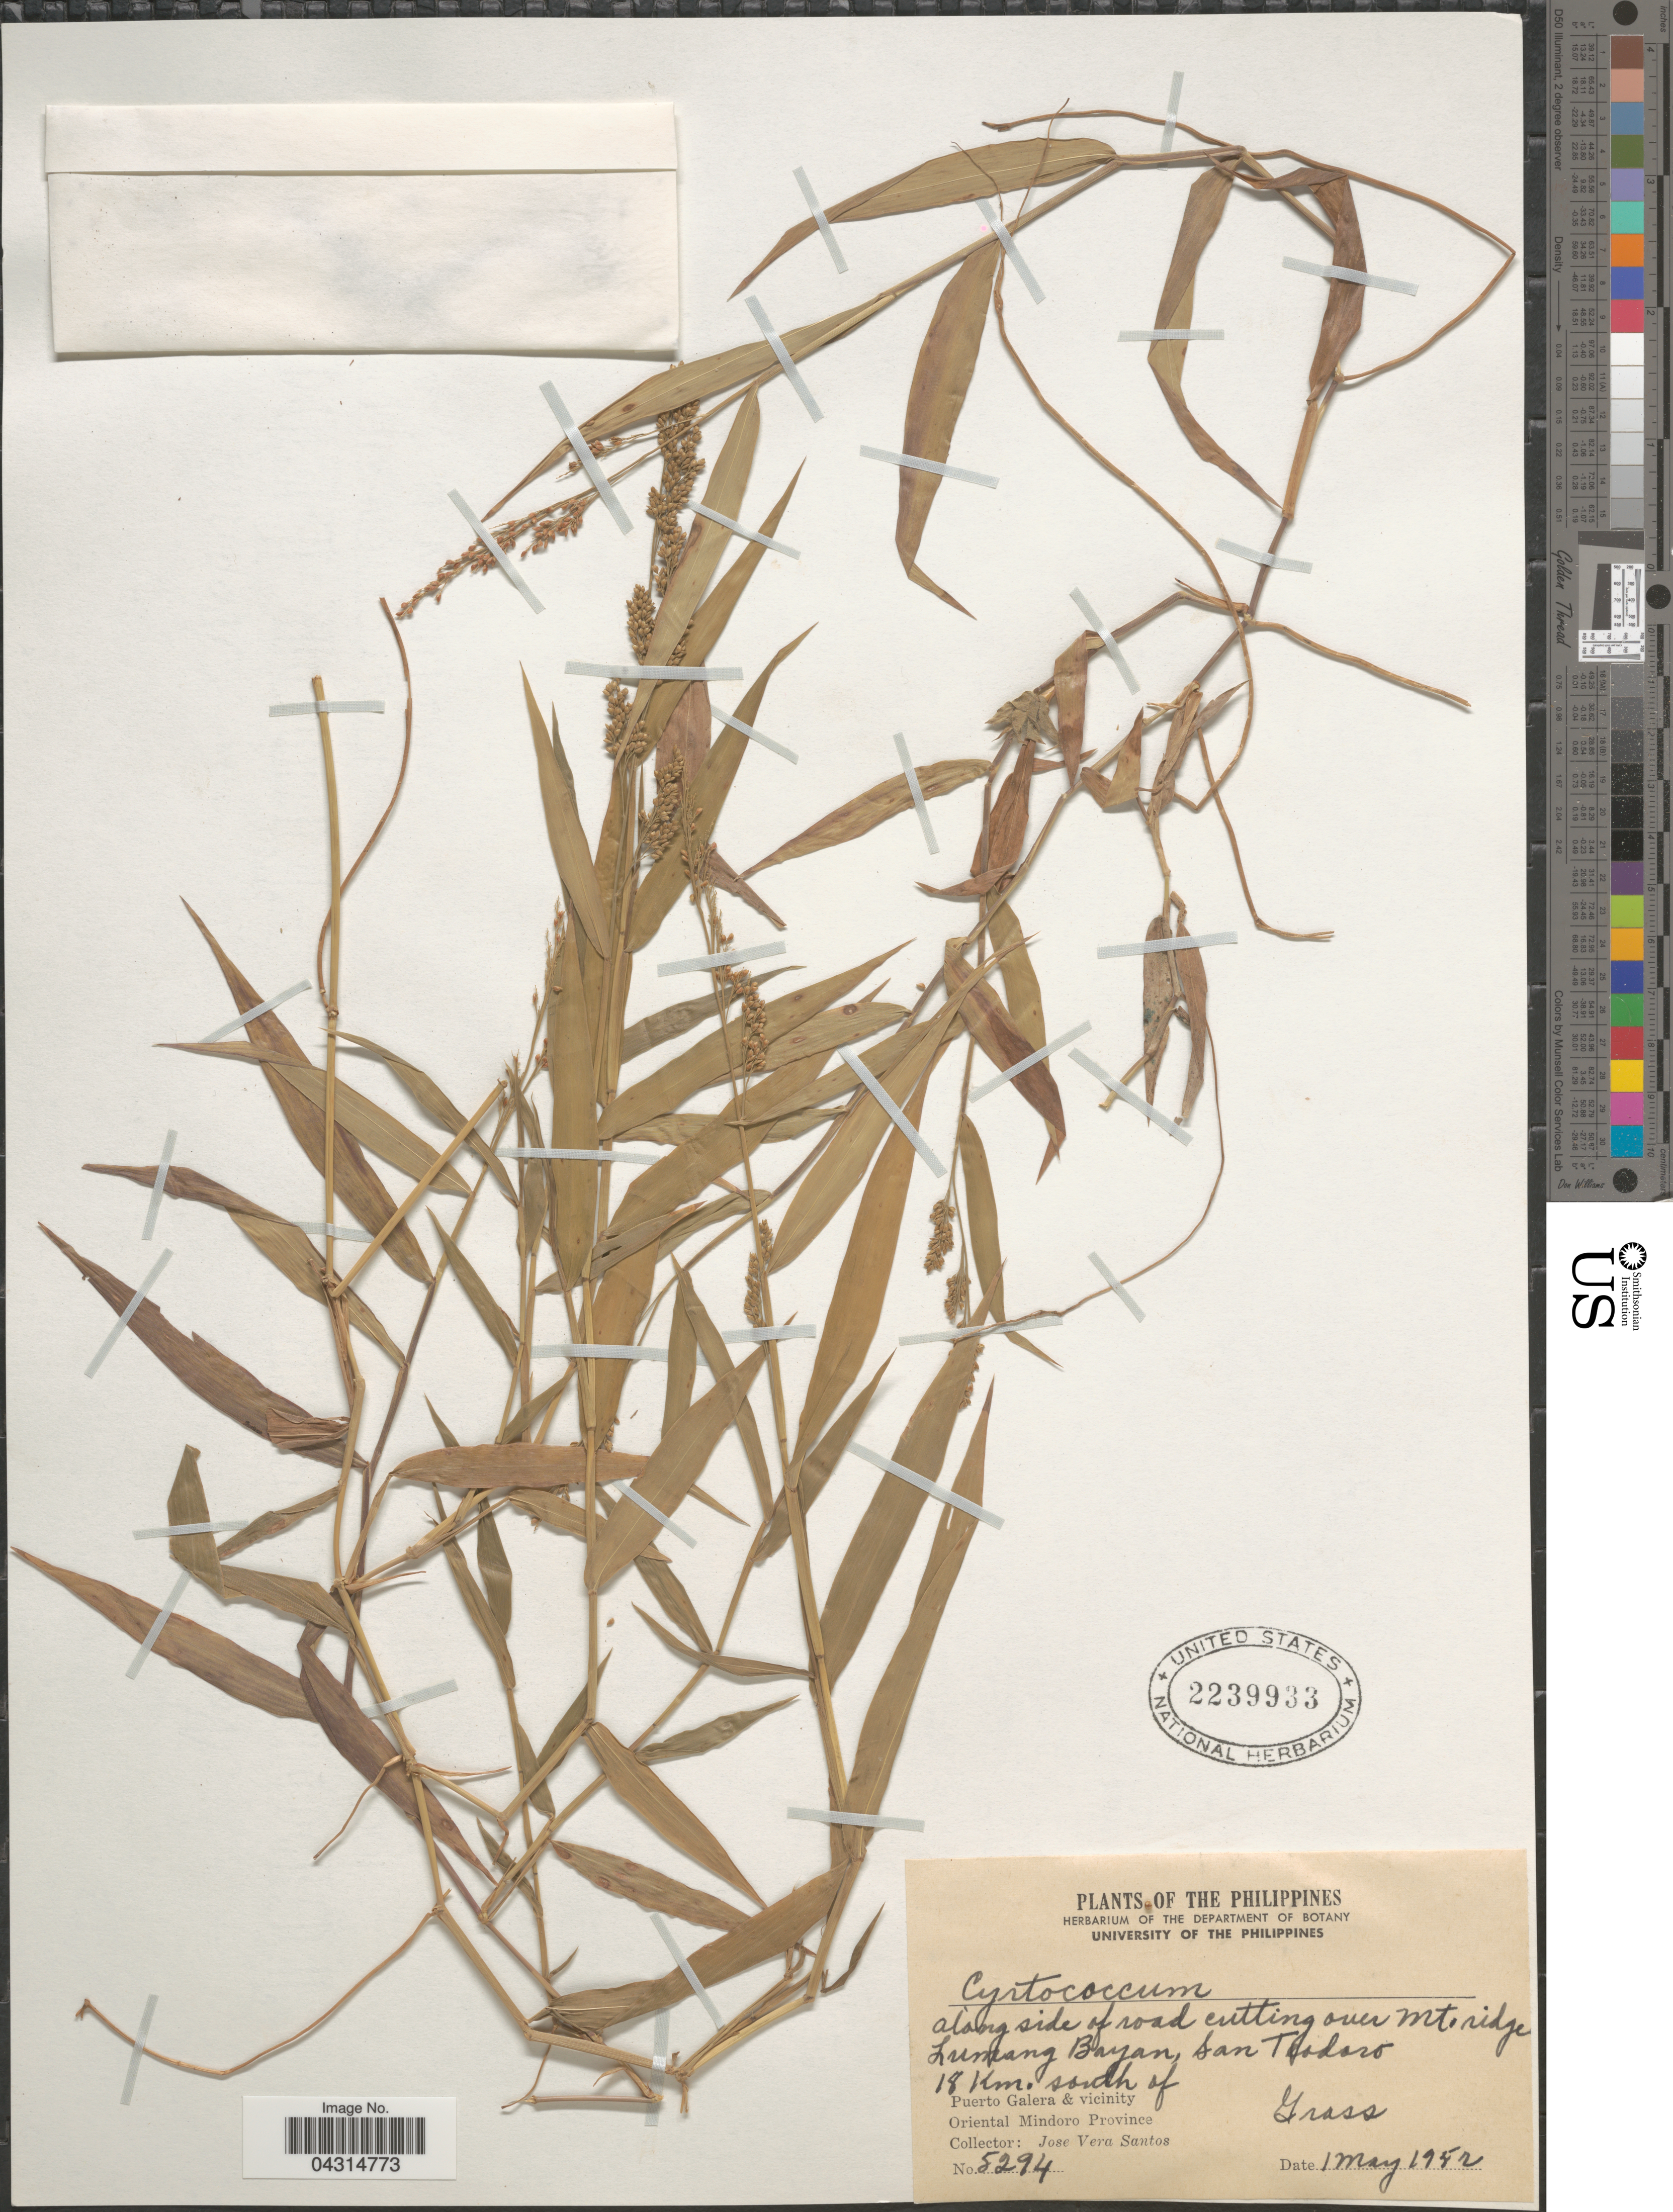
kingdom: Plantae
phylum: Tracheophyta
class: Liliopsida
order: Poales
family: Poaceae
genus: Cyrtococcum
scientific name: Cyrtococcum sp.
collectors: J. Santos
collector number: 5294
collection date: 1952-05-01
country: Philippines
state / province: Mimaropa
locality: Along side of road cutting over Mt. ridge Lumang Bayan, San Teodoro 18 Km. south of Puerto Galera & vicinity. Oriental Mindoro Province.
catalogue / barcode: US 2239933